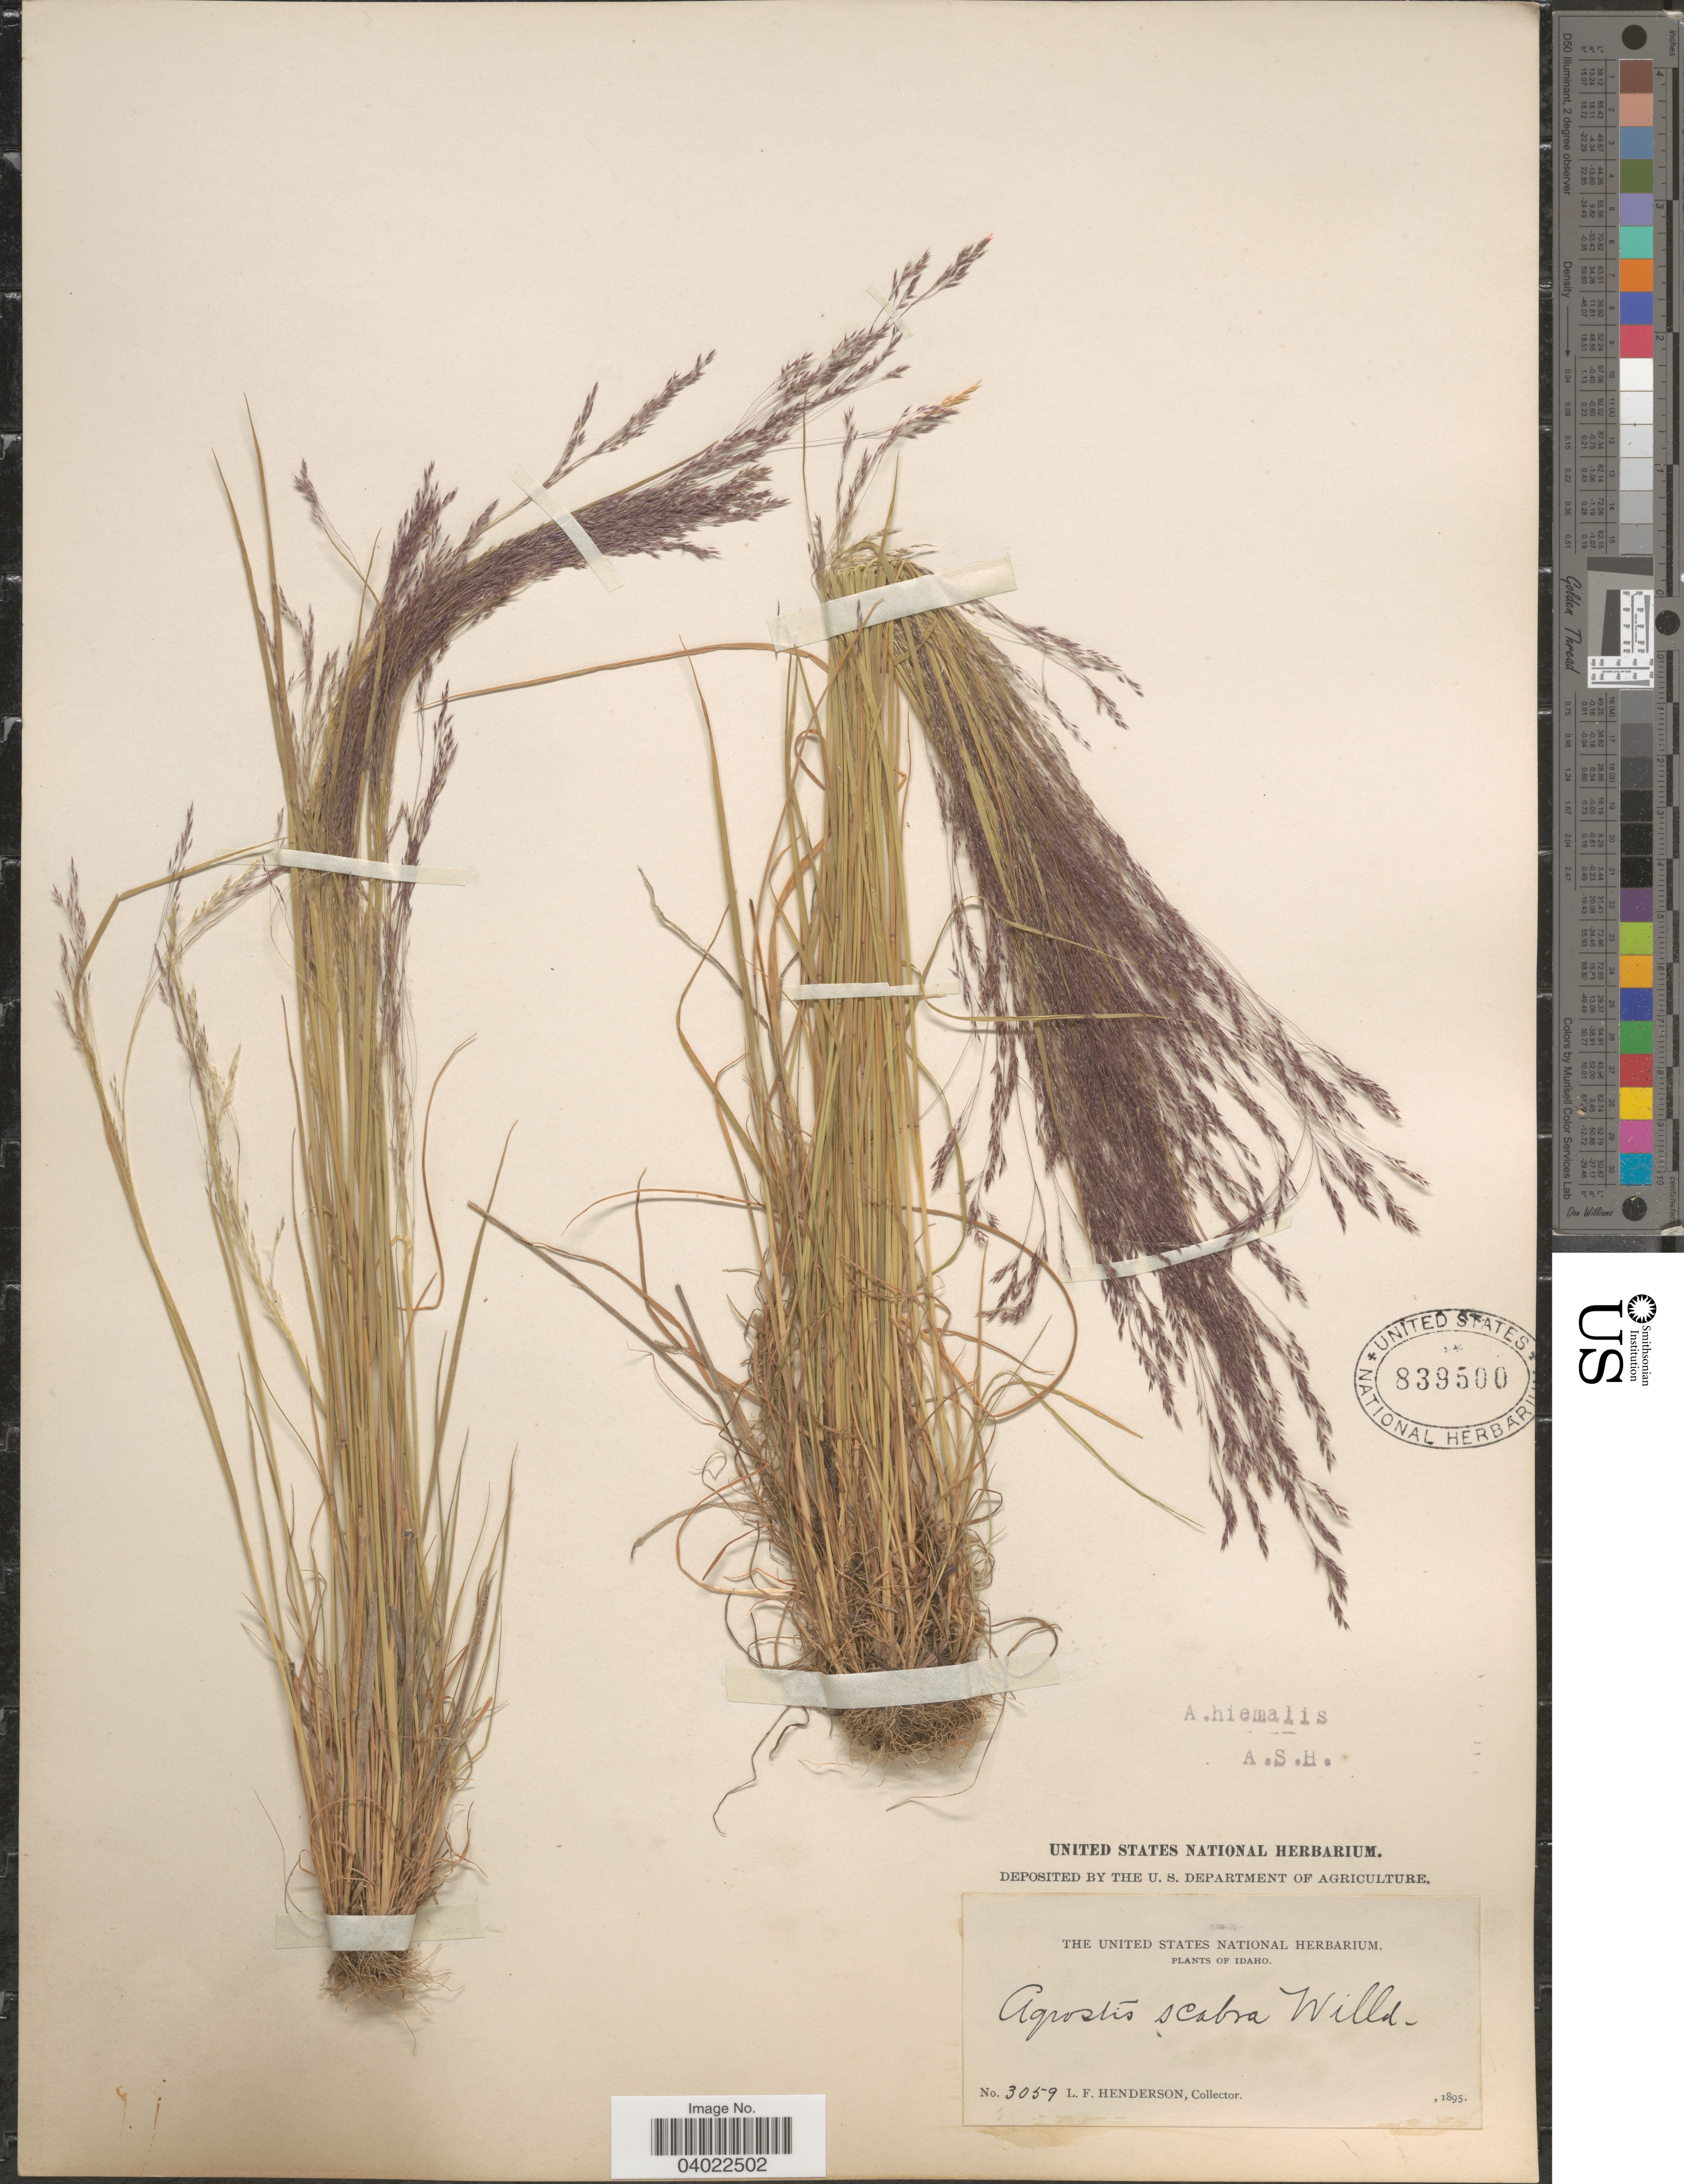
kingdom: Plantae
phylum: Tracheophyta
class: Liliopsida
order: Poales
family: Poaceae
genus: Agrostis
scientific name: Agrostis scabra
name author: Willd.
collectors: L. Henderson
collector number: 3059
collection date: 1895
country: United States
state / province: Idaho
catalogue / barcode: US 839500